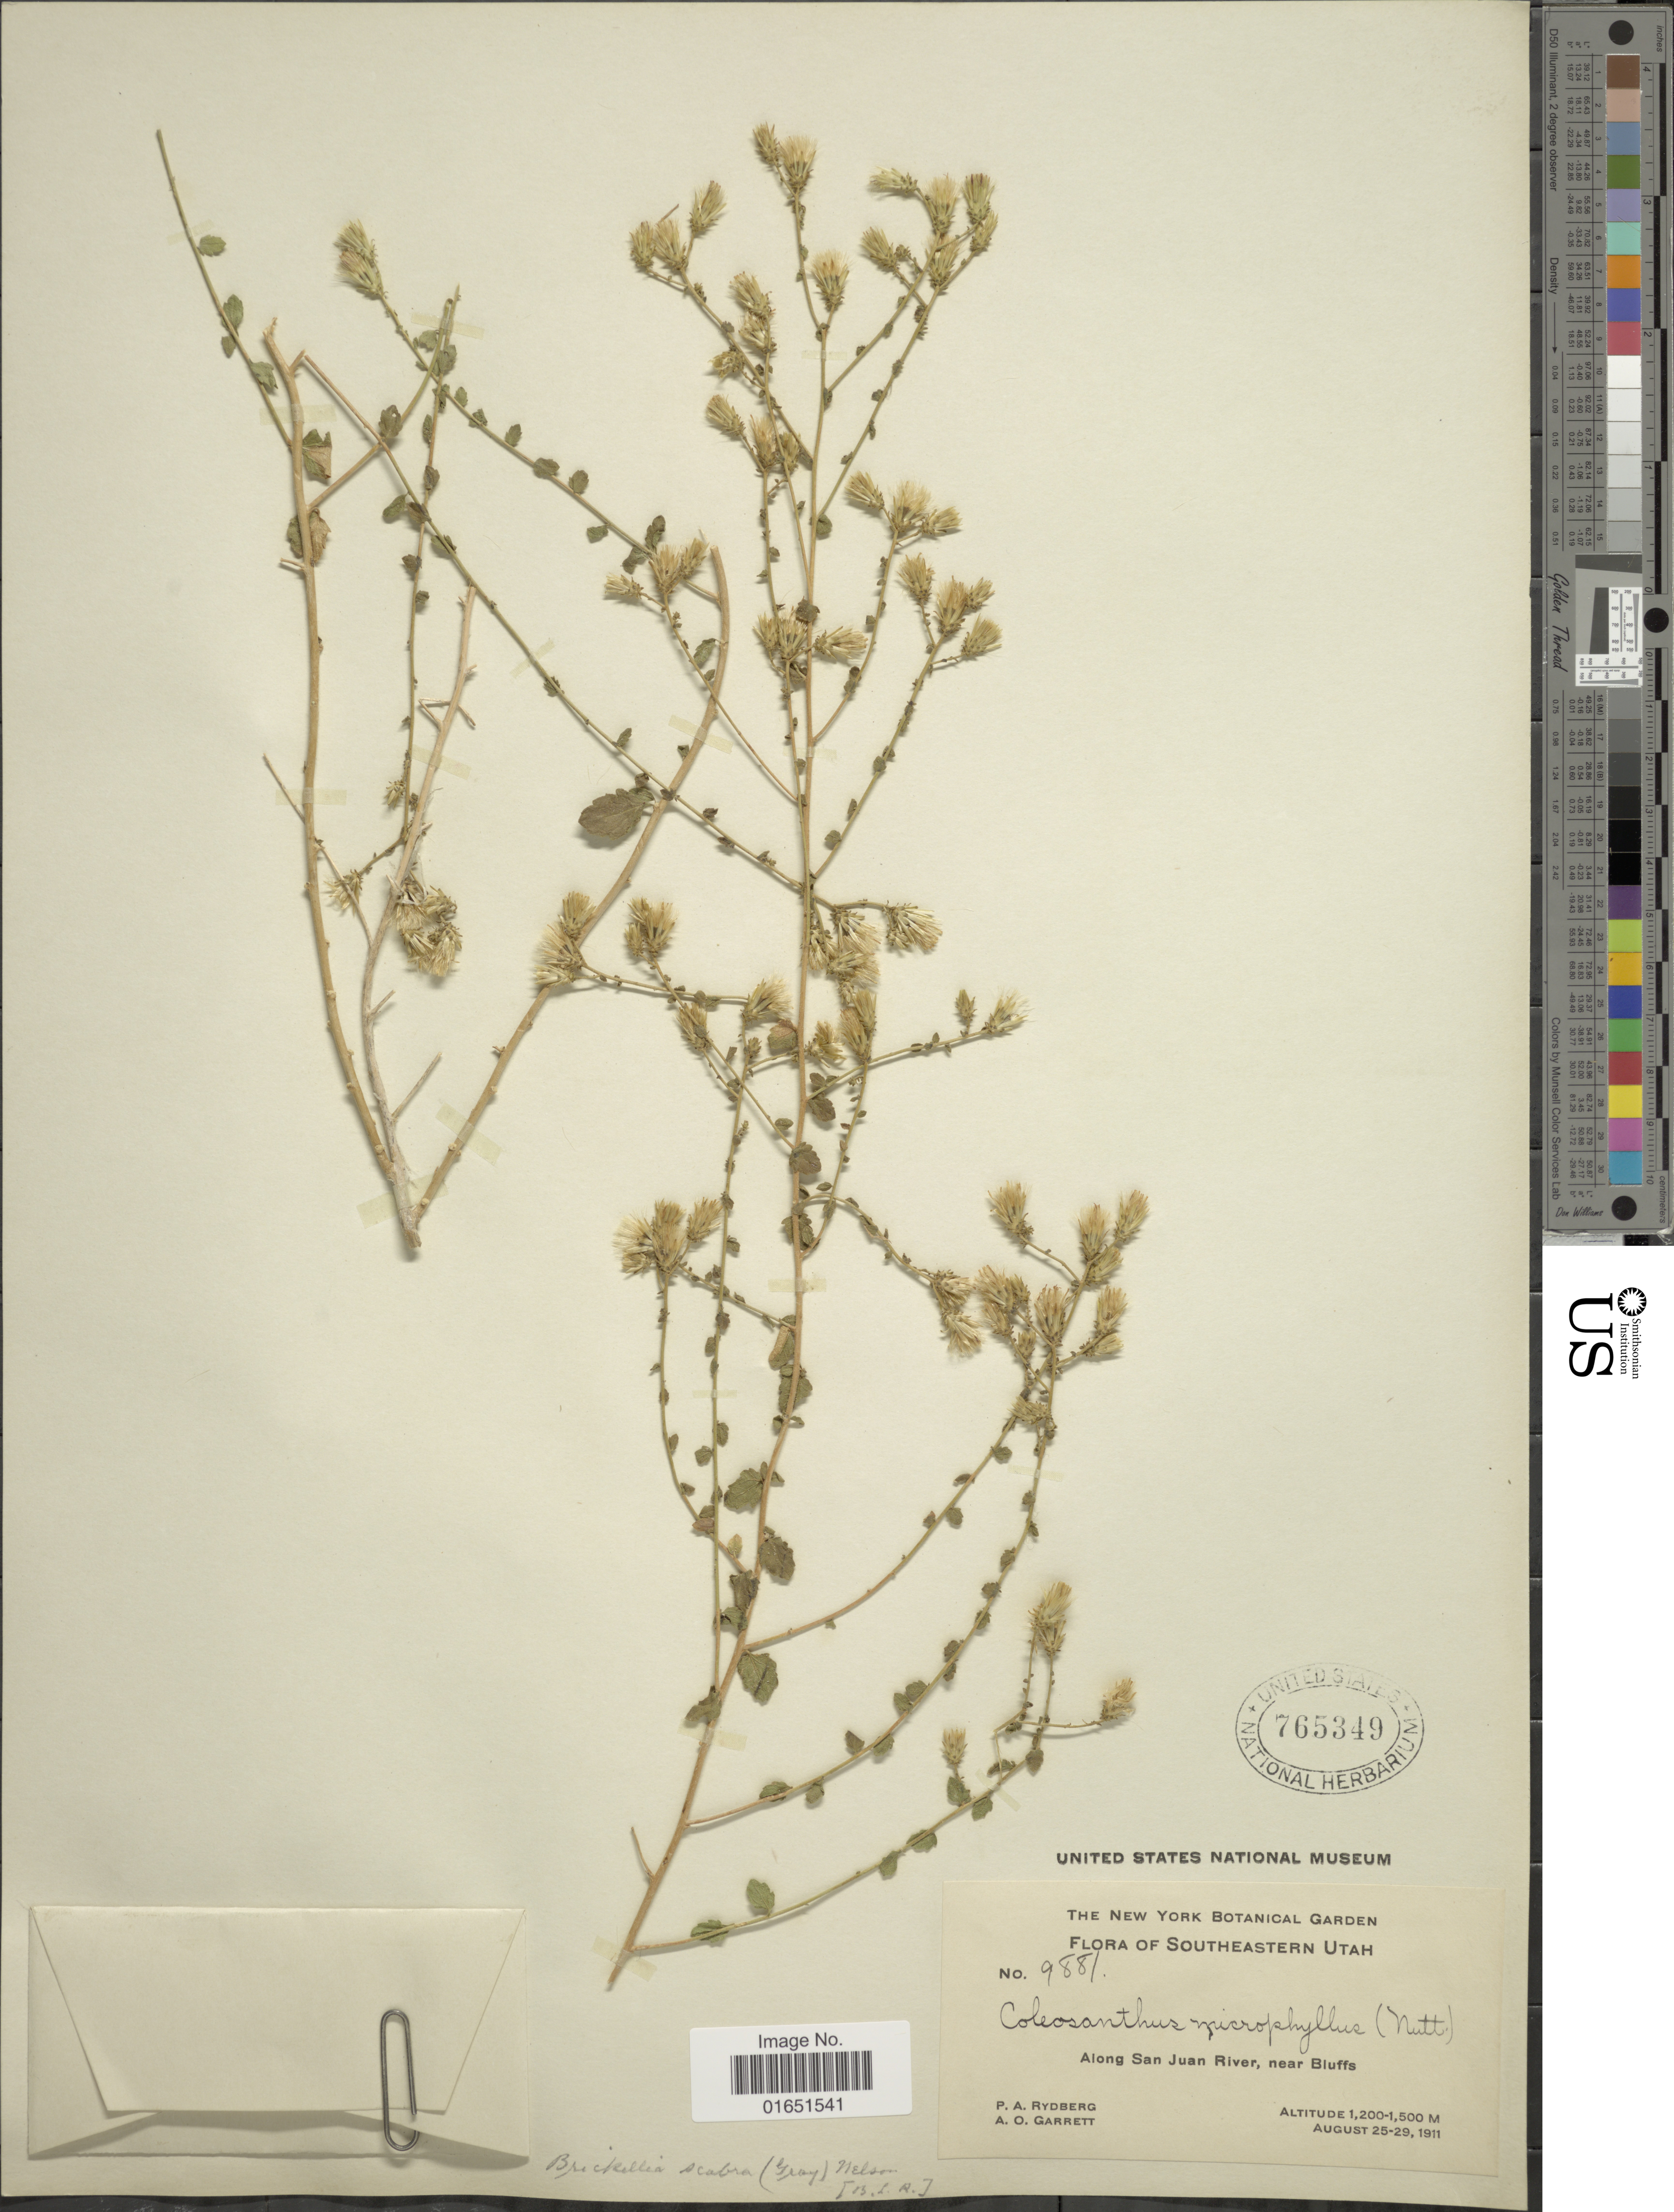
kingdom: Plantae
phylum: Tracheophyta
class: Magnoliopsida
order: Asterales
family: Asteraceae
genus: Brickellia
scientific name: Brickellia scabra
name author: (A. Gray) A. Nelson ex B.L. Rob.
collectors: P. A. Rydberg & A. O. Garrett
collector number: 9881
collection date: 1911-08-25/1911-08-29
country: United States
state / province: Utah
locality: Southeastern Utah, Along San Juan River, near Bluffs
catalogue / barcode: US 765349